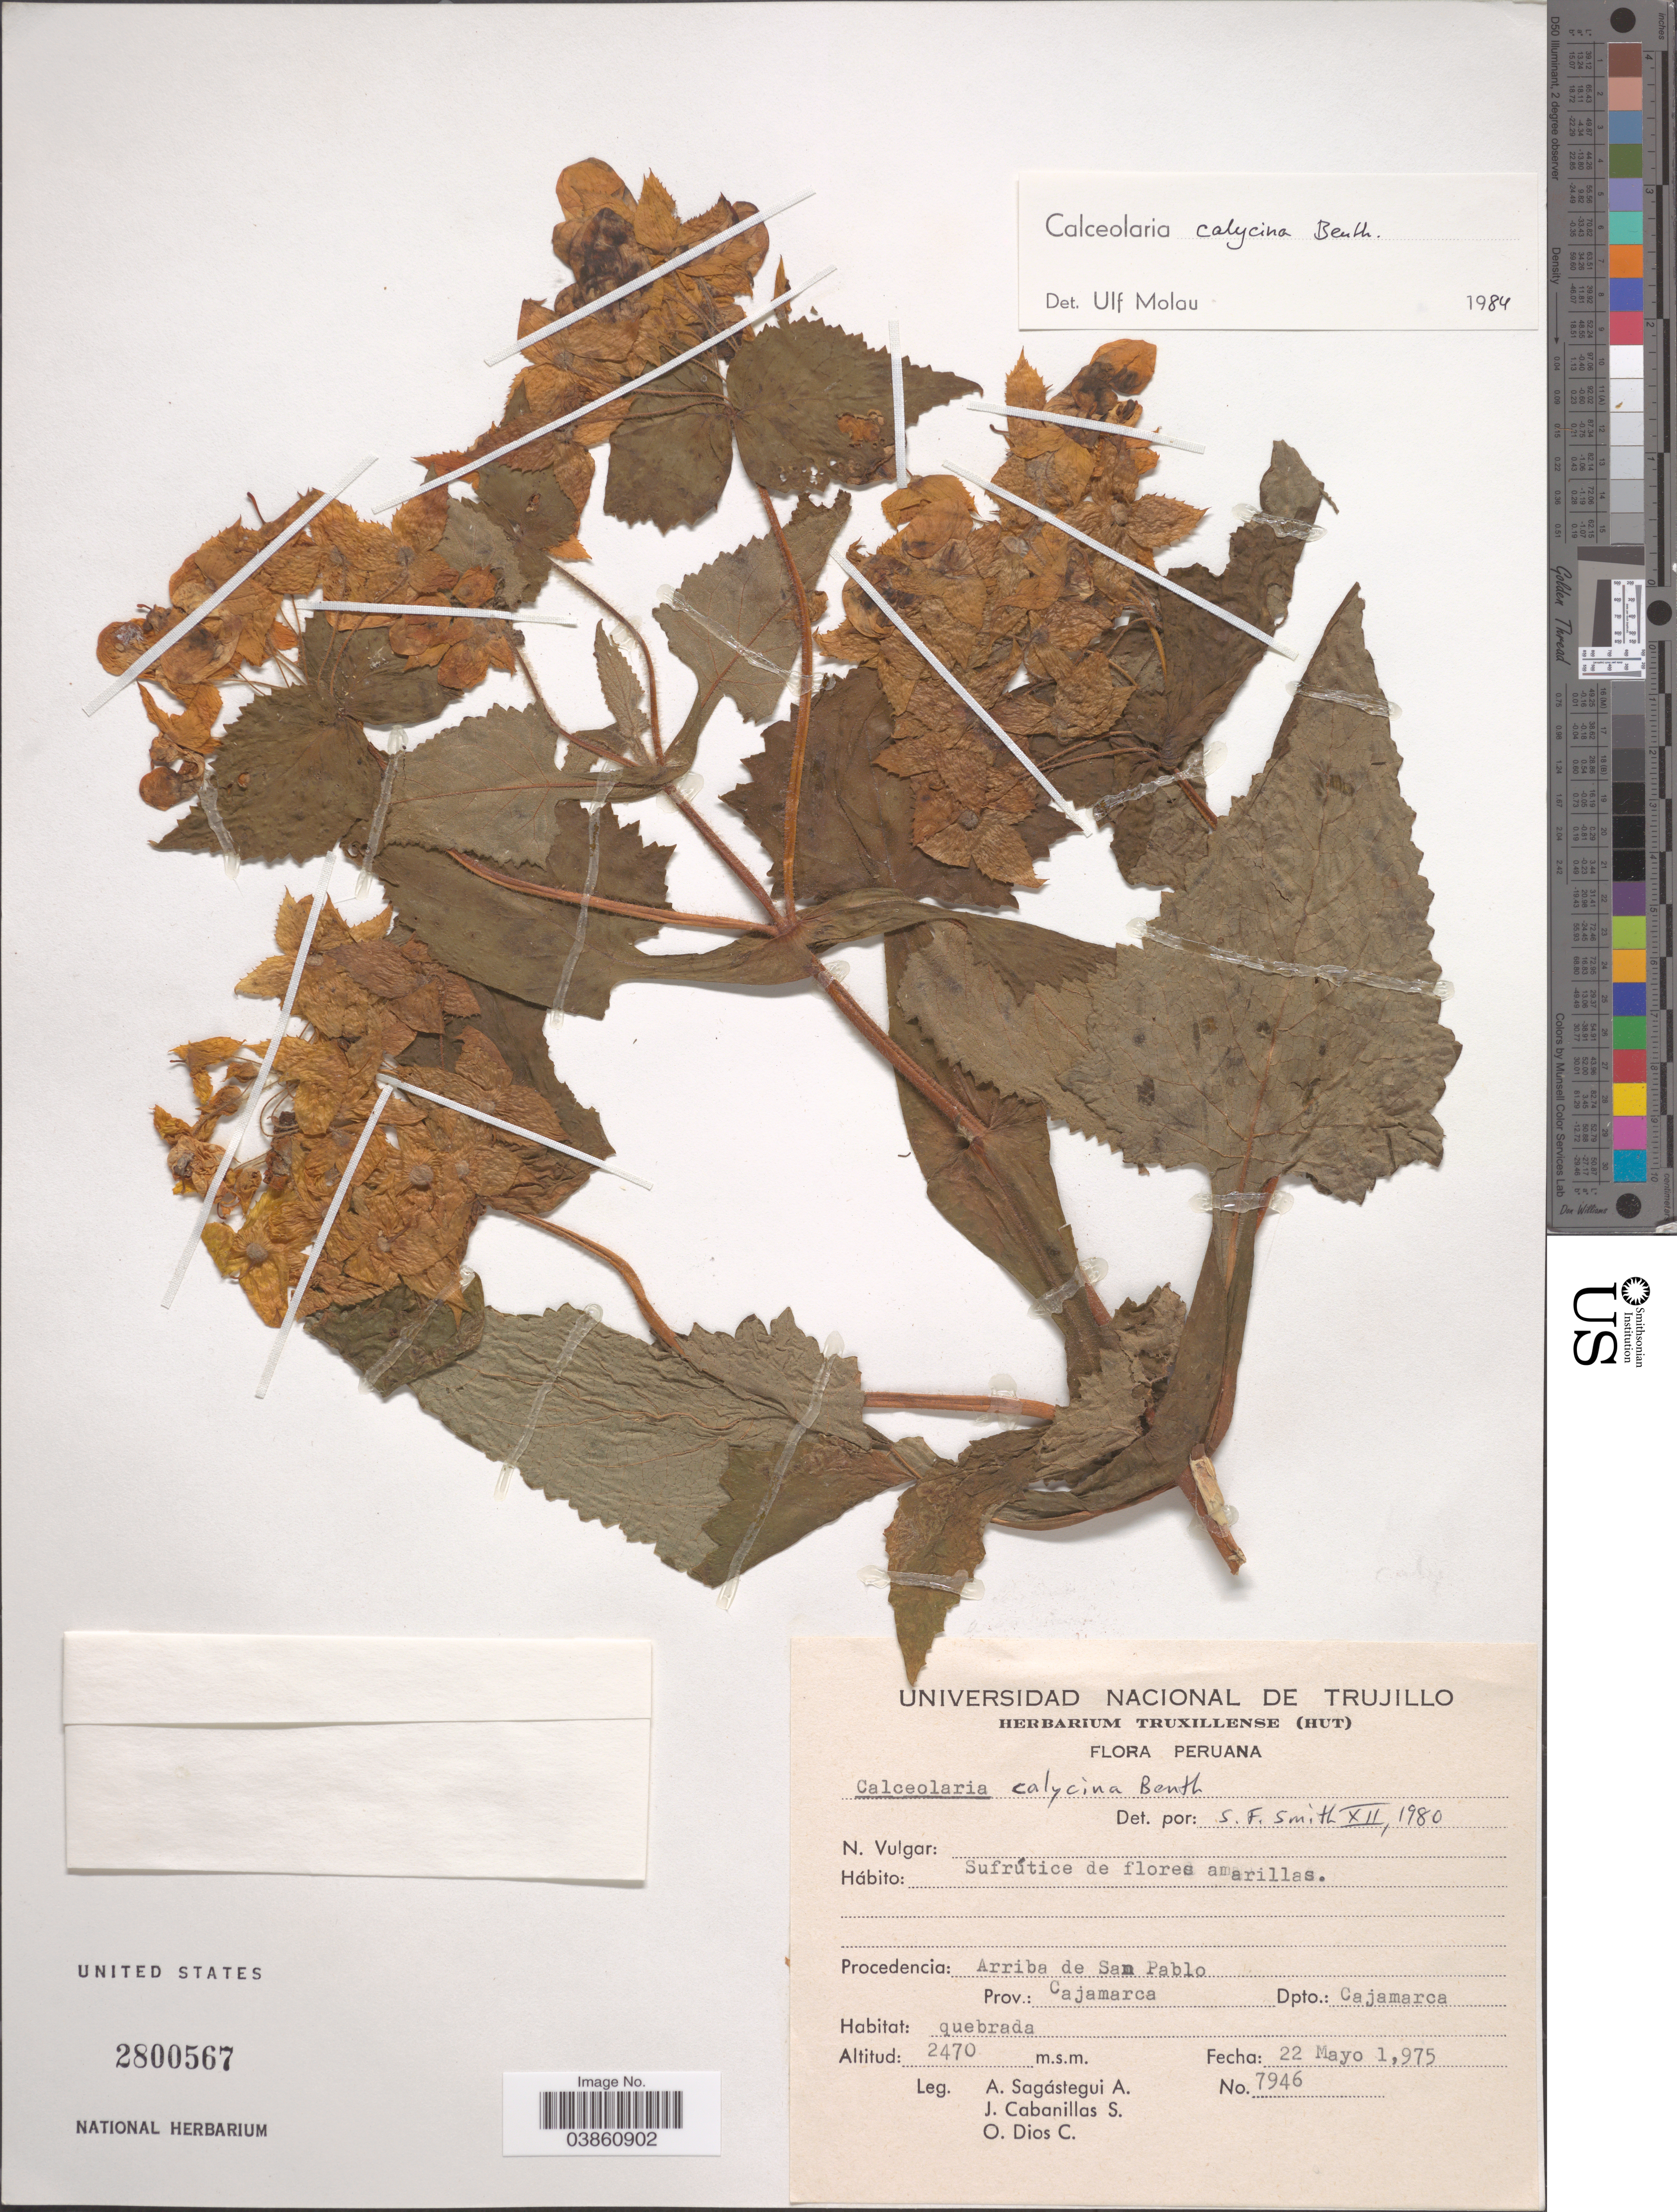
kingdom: Plantae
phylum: Tracheophyta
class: Magnoliopsida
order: Lamiales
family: Calceolariaceae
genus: Calceolaria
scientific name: Calceolaria calycina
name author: Benth.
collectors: A. Sagástegui A., J. Cabanillas S. & O. Dios C.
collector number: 7946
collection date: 1975-05-22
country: Peru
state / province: Cajamarca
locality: Arriba de San Pablo. Prov.: Cajamarca. Dpto.: Cajamarca.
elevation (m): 2470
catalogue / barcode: US 2800567